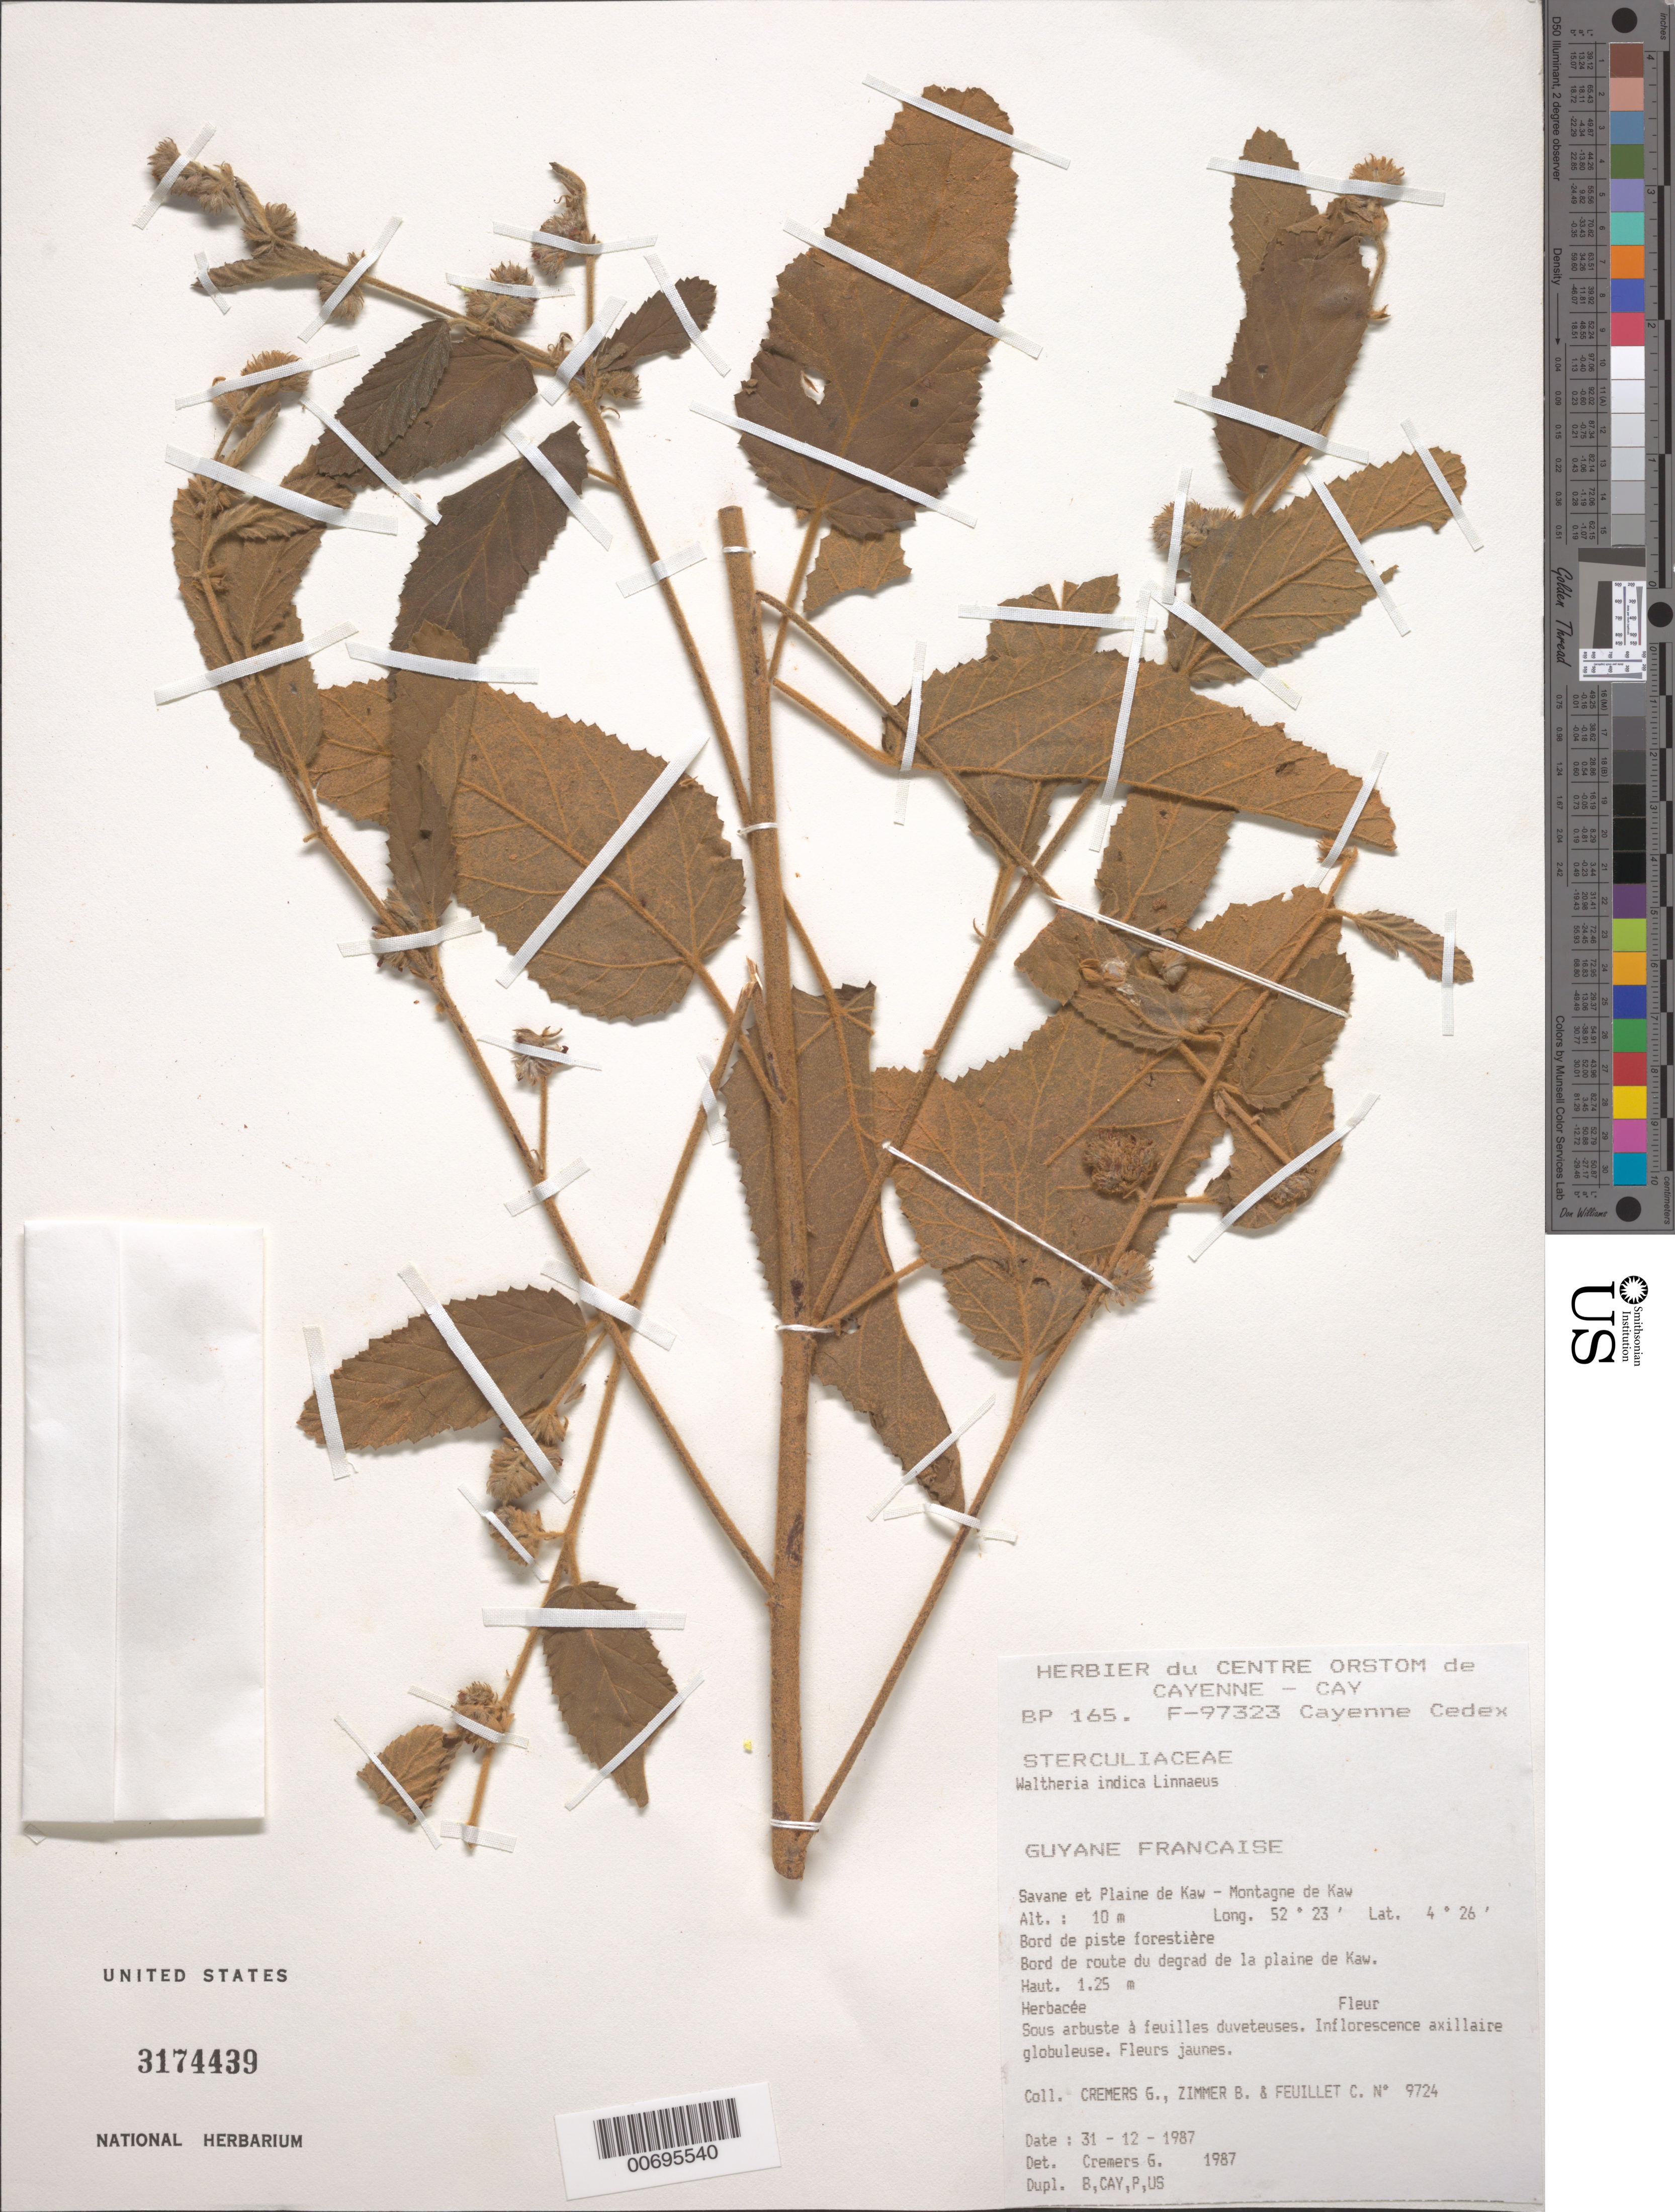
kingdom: Plantae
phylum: Tracheophyta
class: Magnoliopsida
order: Malvales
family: Malvaceae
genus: Waltheria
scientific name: Waltheria indica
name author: L.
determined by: Cremers, Georges A.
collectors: G. Cremers, B. Zimmer & C. Feuillet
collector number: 9724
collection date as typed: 31 Dec 1987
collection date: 1987-12-31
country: French Guiana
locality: Montagne de Kaw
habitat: Bord de piste forestiere. Bord de route du degrade de la plaine de Kaw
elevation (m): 10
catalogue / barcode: US 3174439